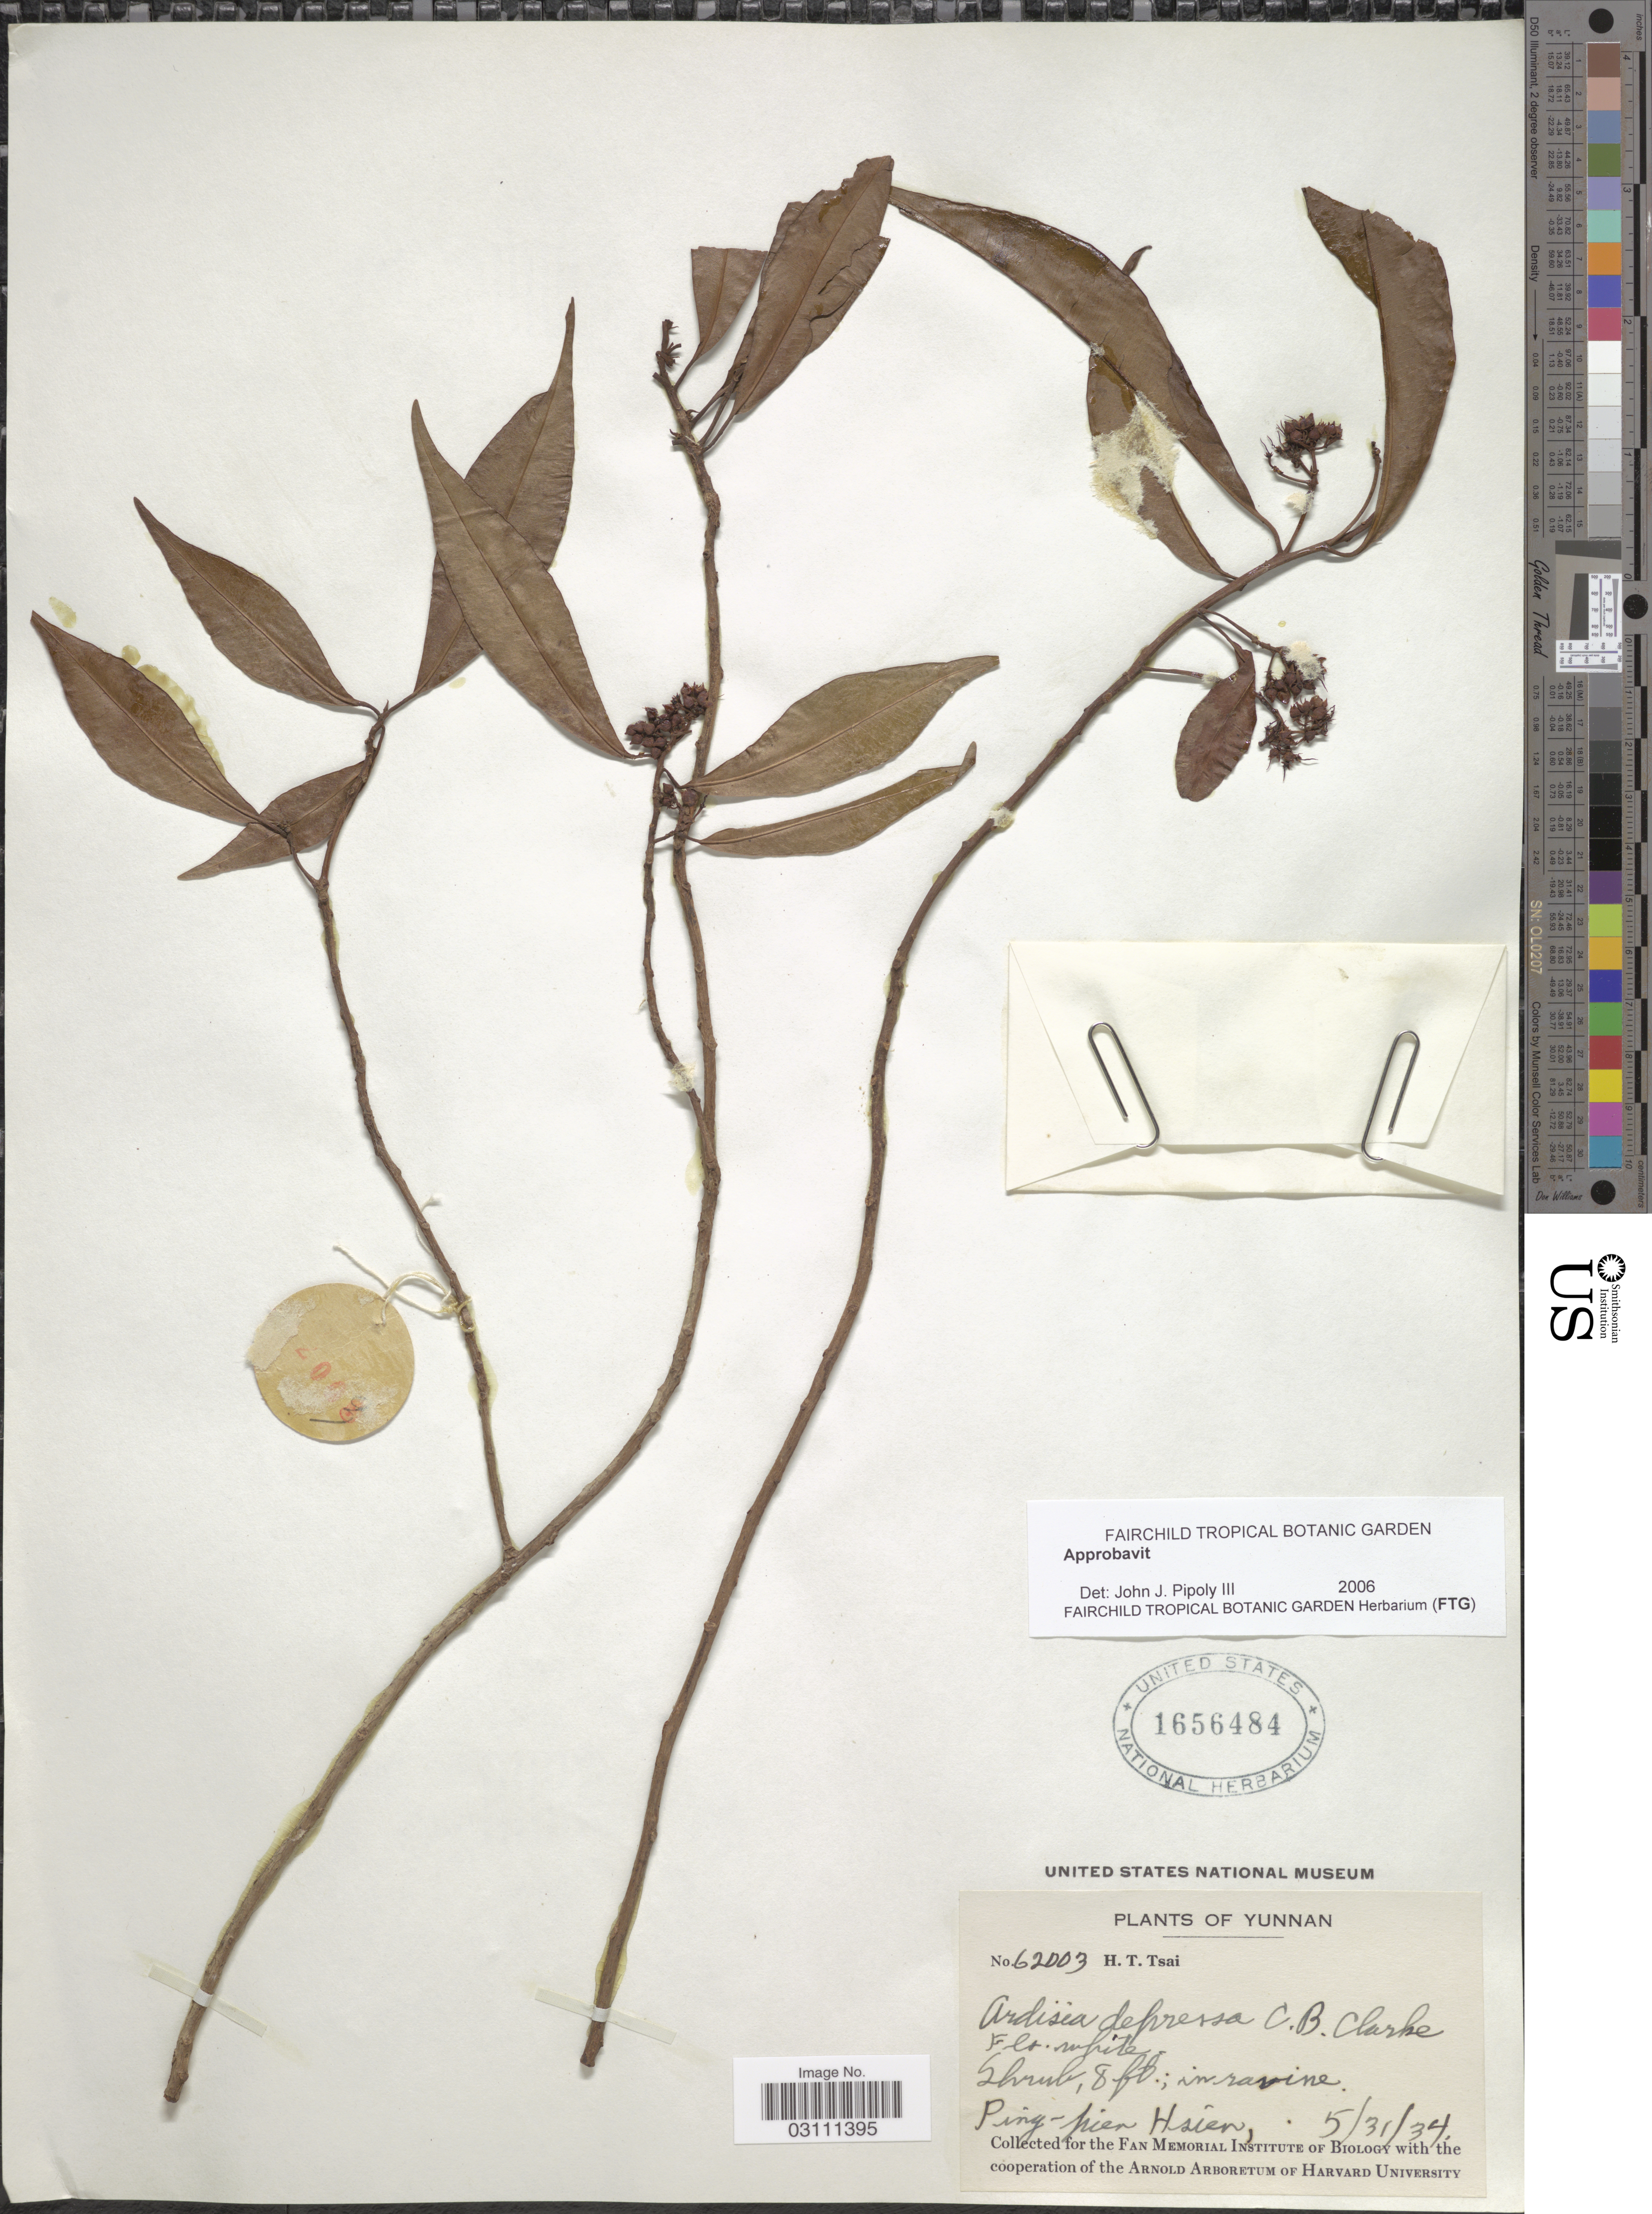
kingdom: Plantae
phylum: Tracheophyta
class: Magnoliopsida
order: Ericales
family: Primulaceae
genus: Ardisia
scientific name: Ardisia depressa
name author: C.B. Clarke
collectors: H. Tsai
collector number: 62003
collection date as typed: Transcribed d/m/y: 31/5/34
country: China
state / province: Yunnan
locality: Ping-pien Hsien.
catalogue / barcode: US 1656484